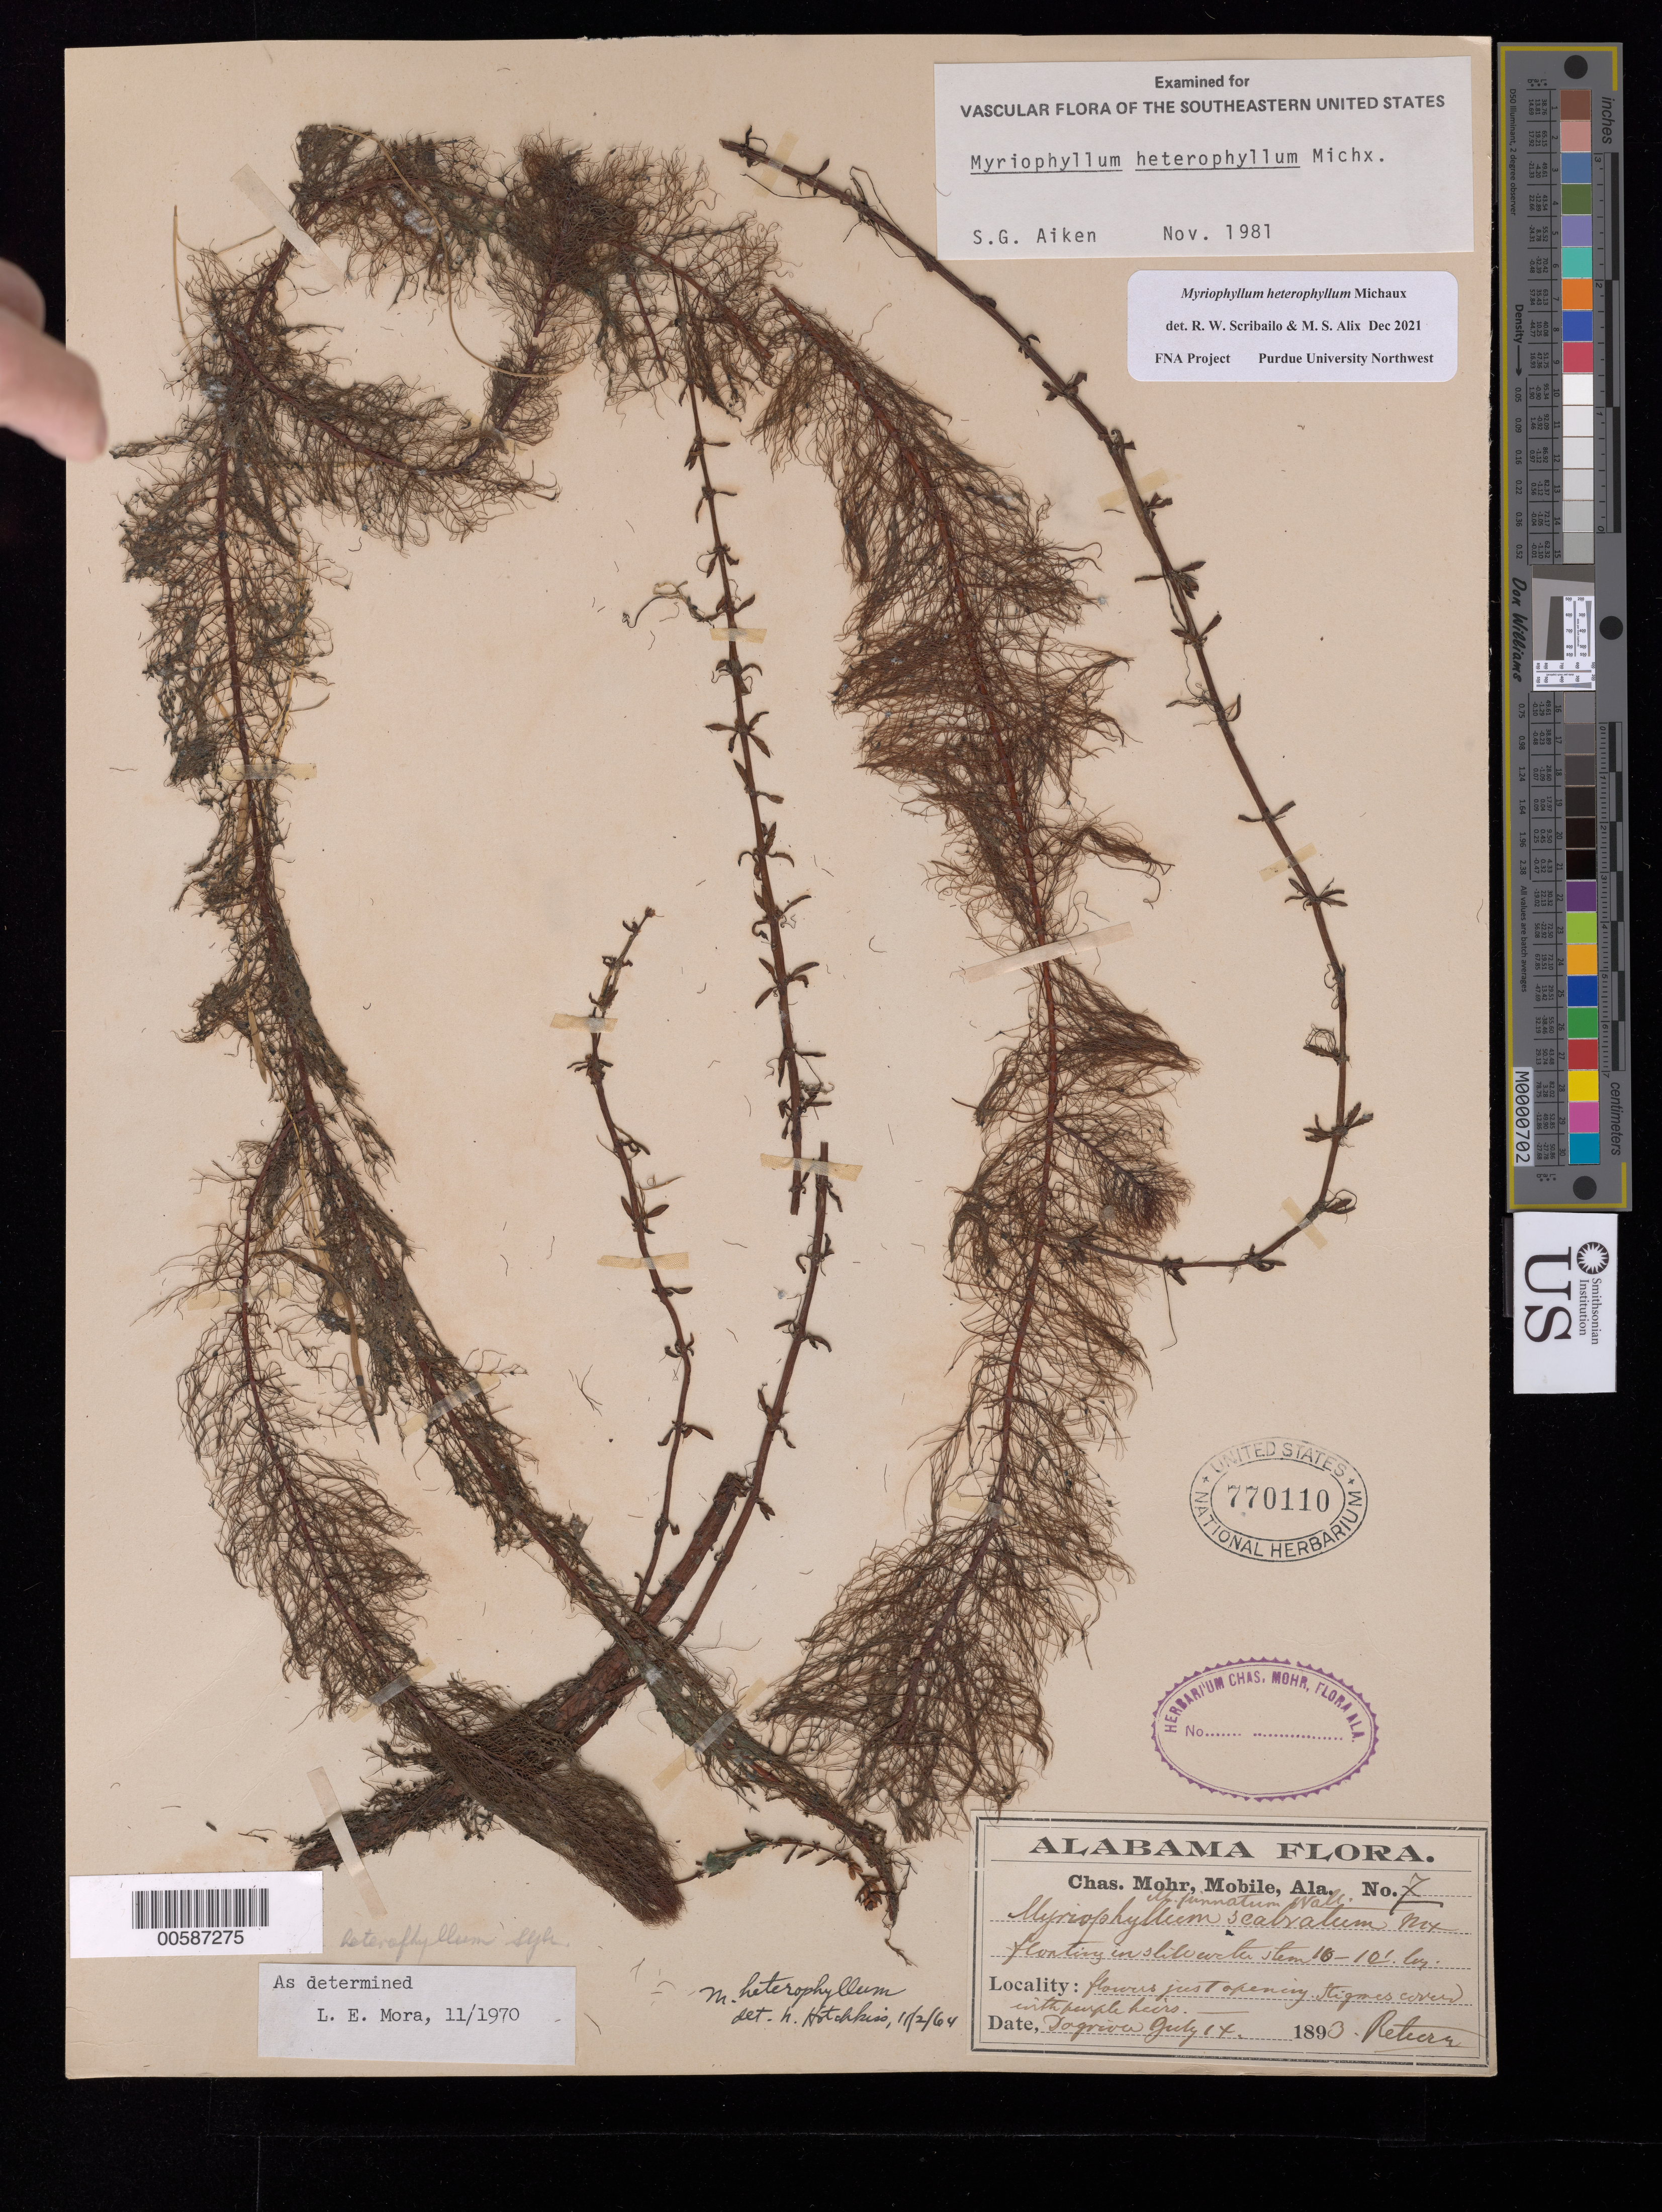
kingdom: Plantae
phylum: Tracheophyta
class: Magnoliopsida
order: Saxifragales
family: Haloragaceae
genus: Myriophyllum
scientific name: Myriophyllum heterophyllum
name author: Michx.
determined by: Scribailo, R. W.; Alix, M. S.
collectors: C. T. Mohr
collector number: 7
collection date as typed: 14 Jul 1893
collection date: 1893-07-14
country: United States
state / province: Alabama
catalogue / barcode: US 770110